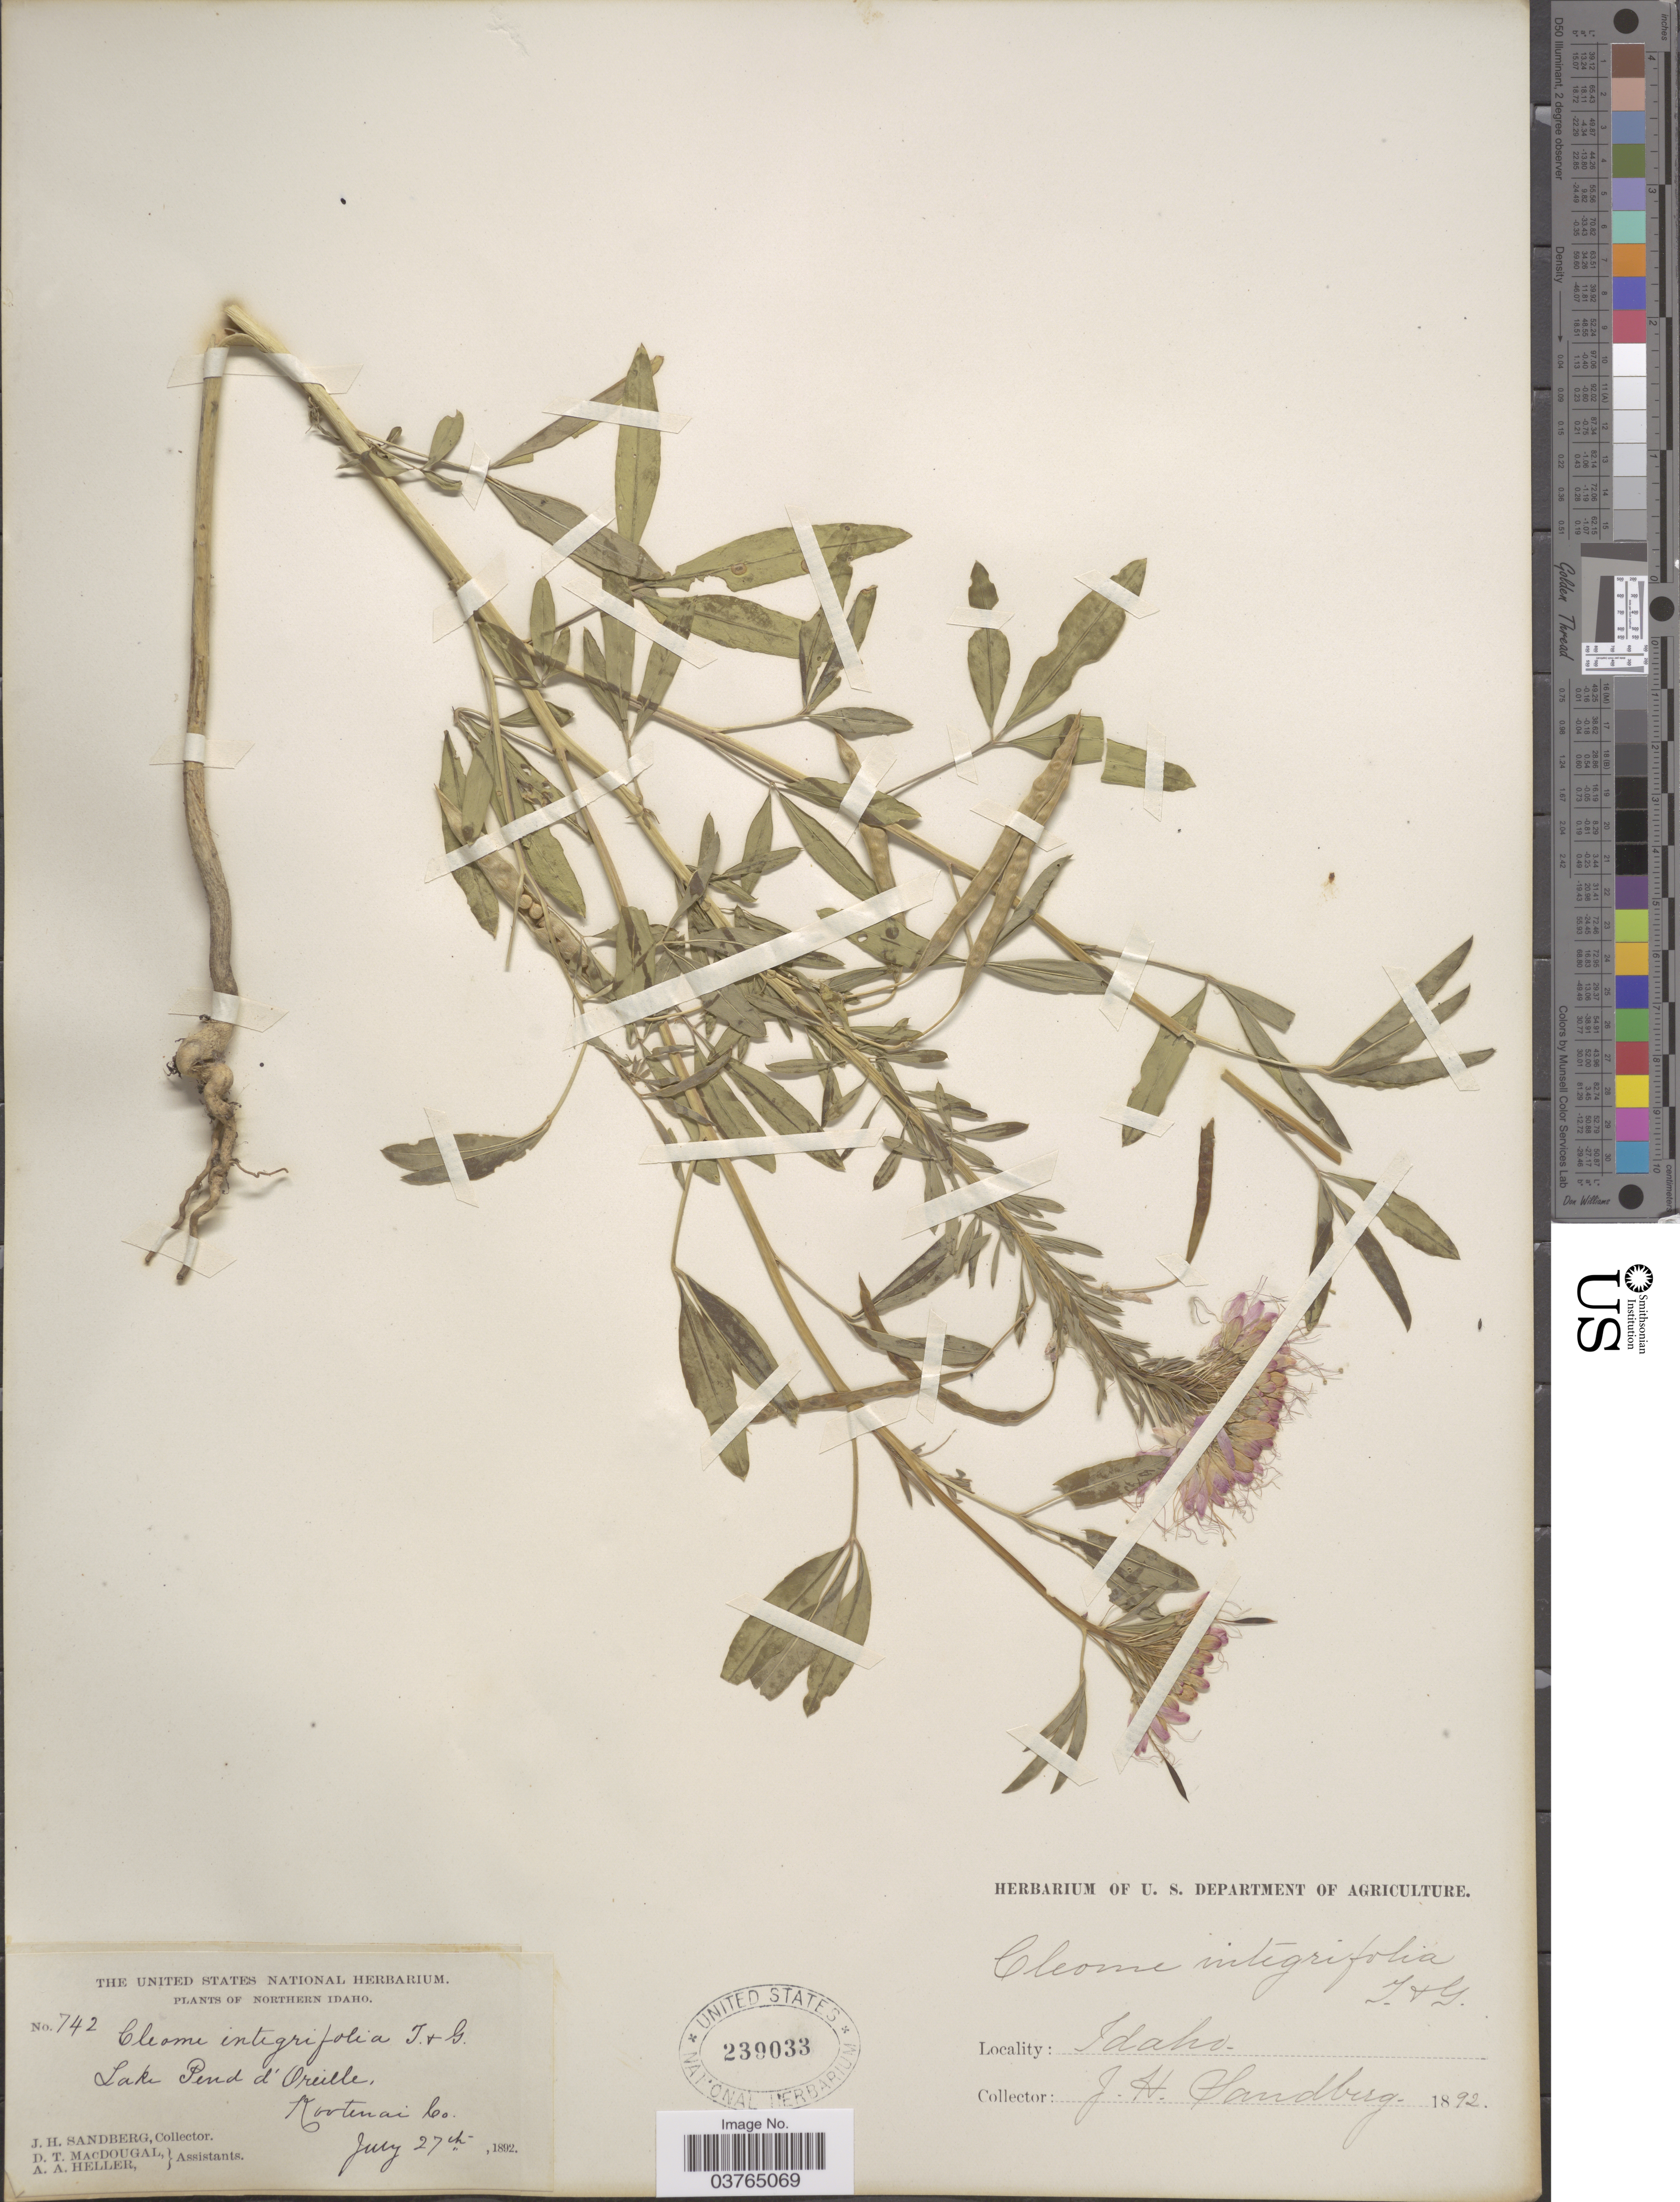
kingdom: Plantae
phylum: Tracheophyta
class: Magnoliopsida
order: Brassicales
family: Cleomaceae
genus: Cleomella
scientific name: Cleomella serrulata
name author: (Pursh) Roalson & J.C. Hall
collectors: J. H. Sandberg, D. T. MacDougal & A. A. Heller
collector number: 742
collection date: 1892-07-27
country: United States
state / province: Idaho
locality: Northern Idaho. Lake Pend d'Oreille, Kootenai Co.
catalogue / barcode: US 239033